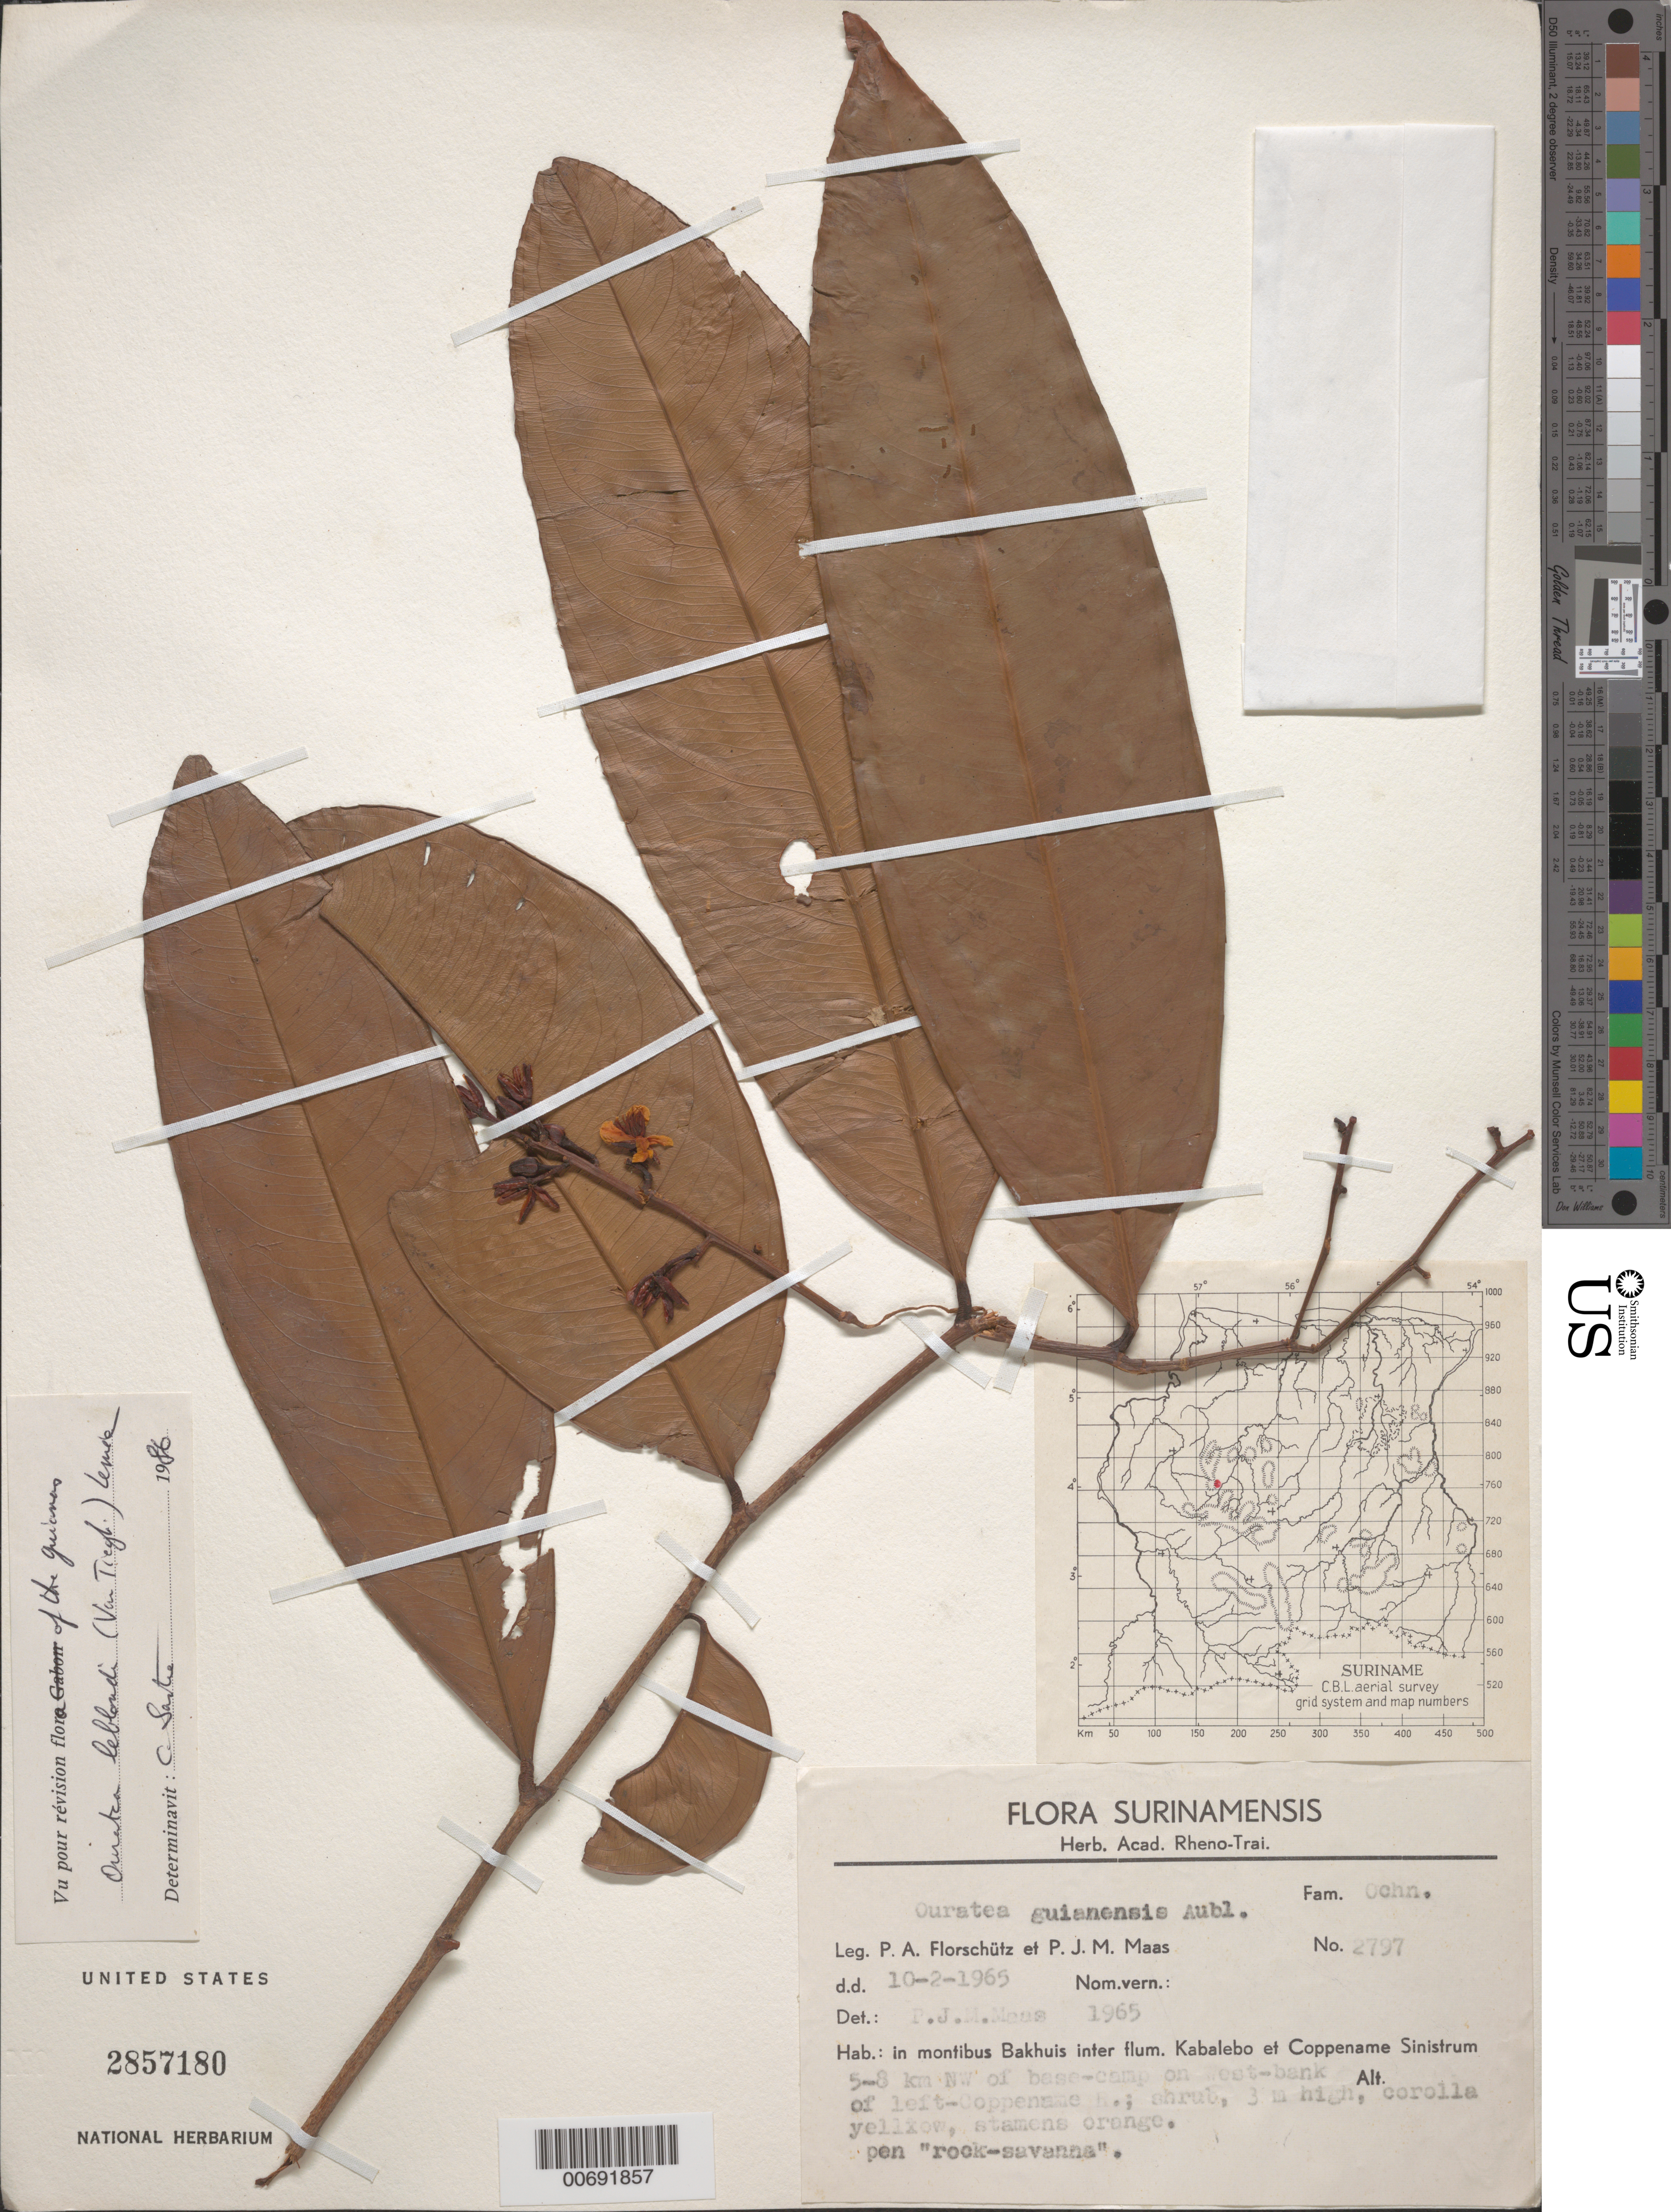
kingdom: Plantae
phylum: Tracheophyta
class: Magnoliopsida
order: Malpighiales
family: Ochnaceae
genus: Ouratea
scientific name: Ouratea leblondii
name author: (Tiegh.) Lemée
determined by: Sastre, C. H. L.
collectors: P. Florschütz & P. Maas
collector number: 2797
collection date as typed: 10-Feb-65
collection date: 1965-02-10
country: Suriname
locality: Mont Bakhuis, betw. Kabalebo & Coppename Rivers, 5-8 km NW of base camp, banks of Coppename R.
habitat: Rocky savanna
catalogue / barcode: US 2857180